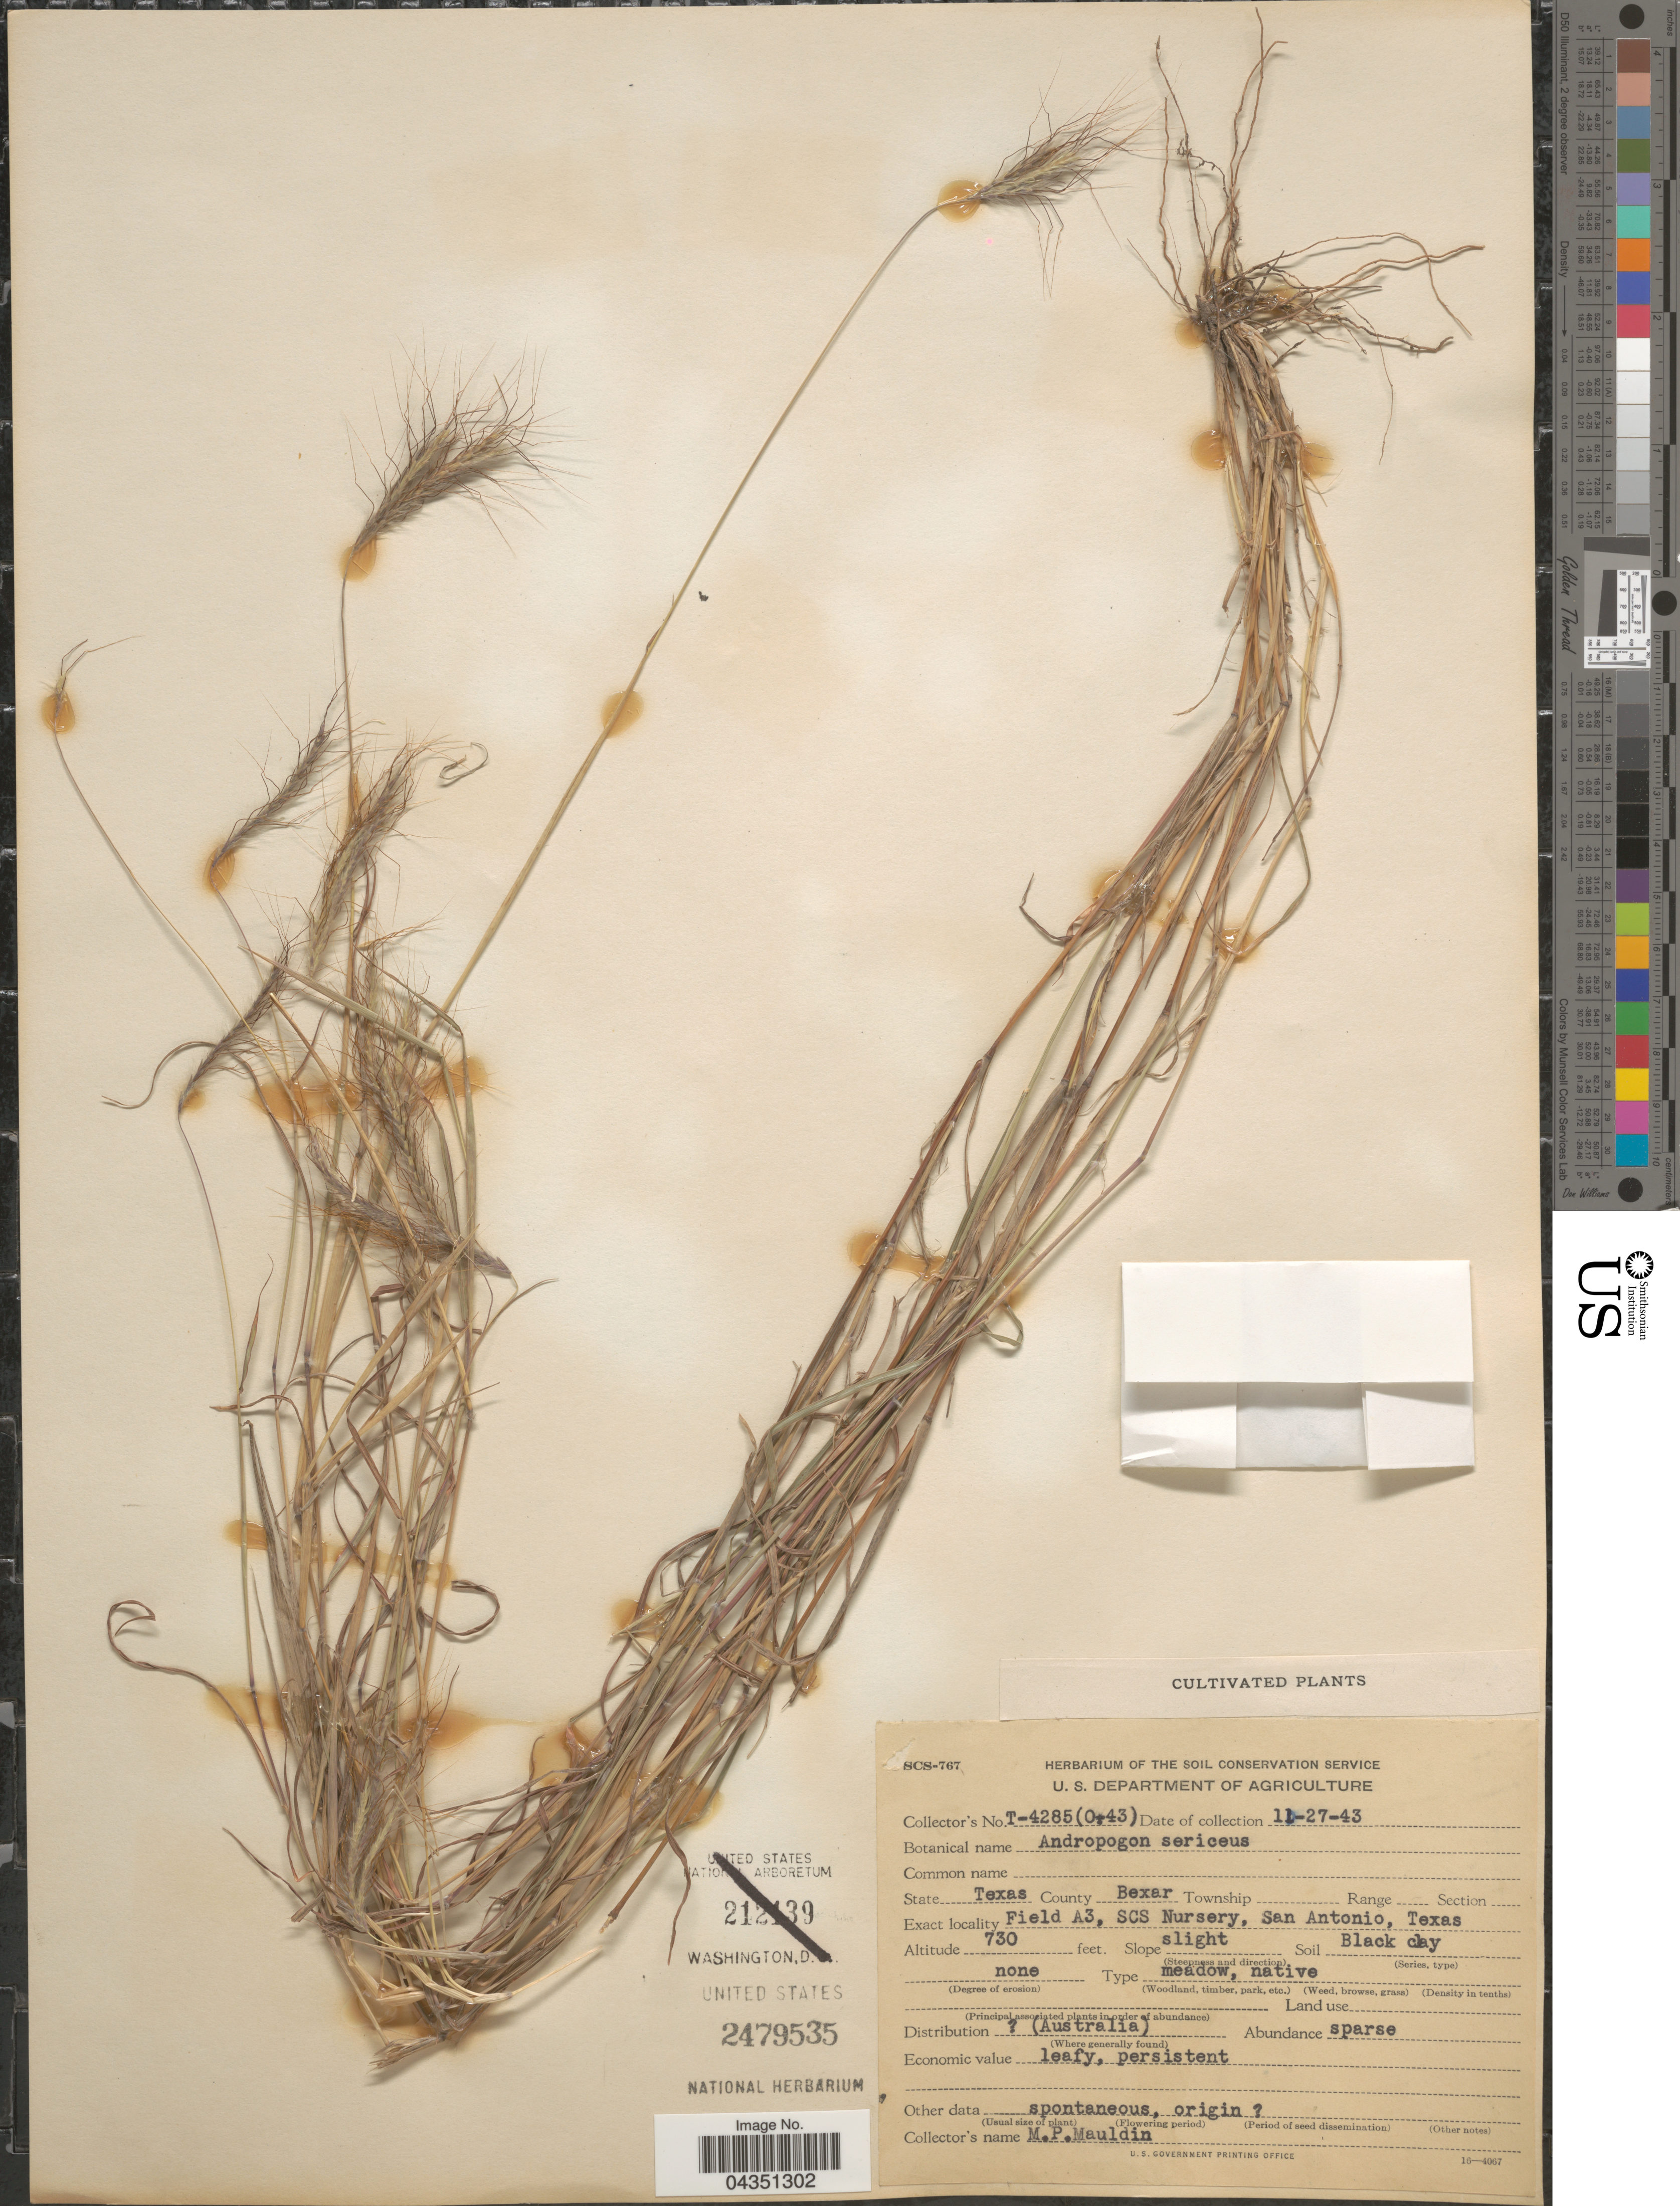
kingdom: Plantae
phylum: Tracheophyta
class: Liliopsida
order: Poales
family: Poaceae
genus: Dichanthium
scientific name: Dichanthium sericeum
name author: (R. Br.) A. Camus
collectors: M. Mauldin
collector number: T-4285 (O-43)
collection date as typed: Transcribed d/m/y: 27/11/43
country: United States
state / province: Texas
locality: County Bexar. Field A3, SCS Nursery, San Antonio.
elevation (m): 223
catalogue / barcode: US 2479535